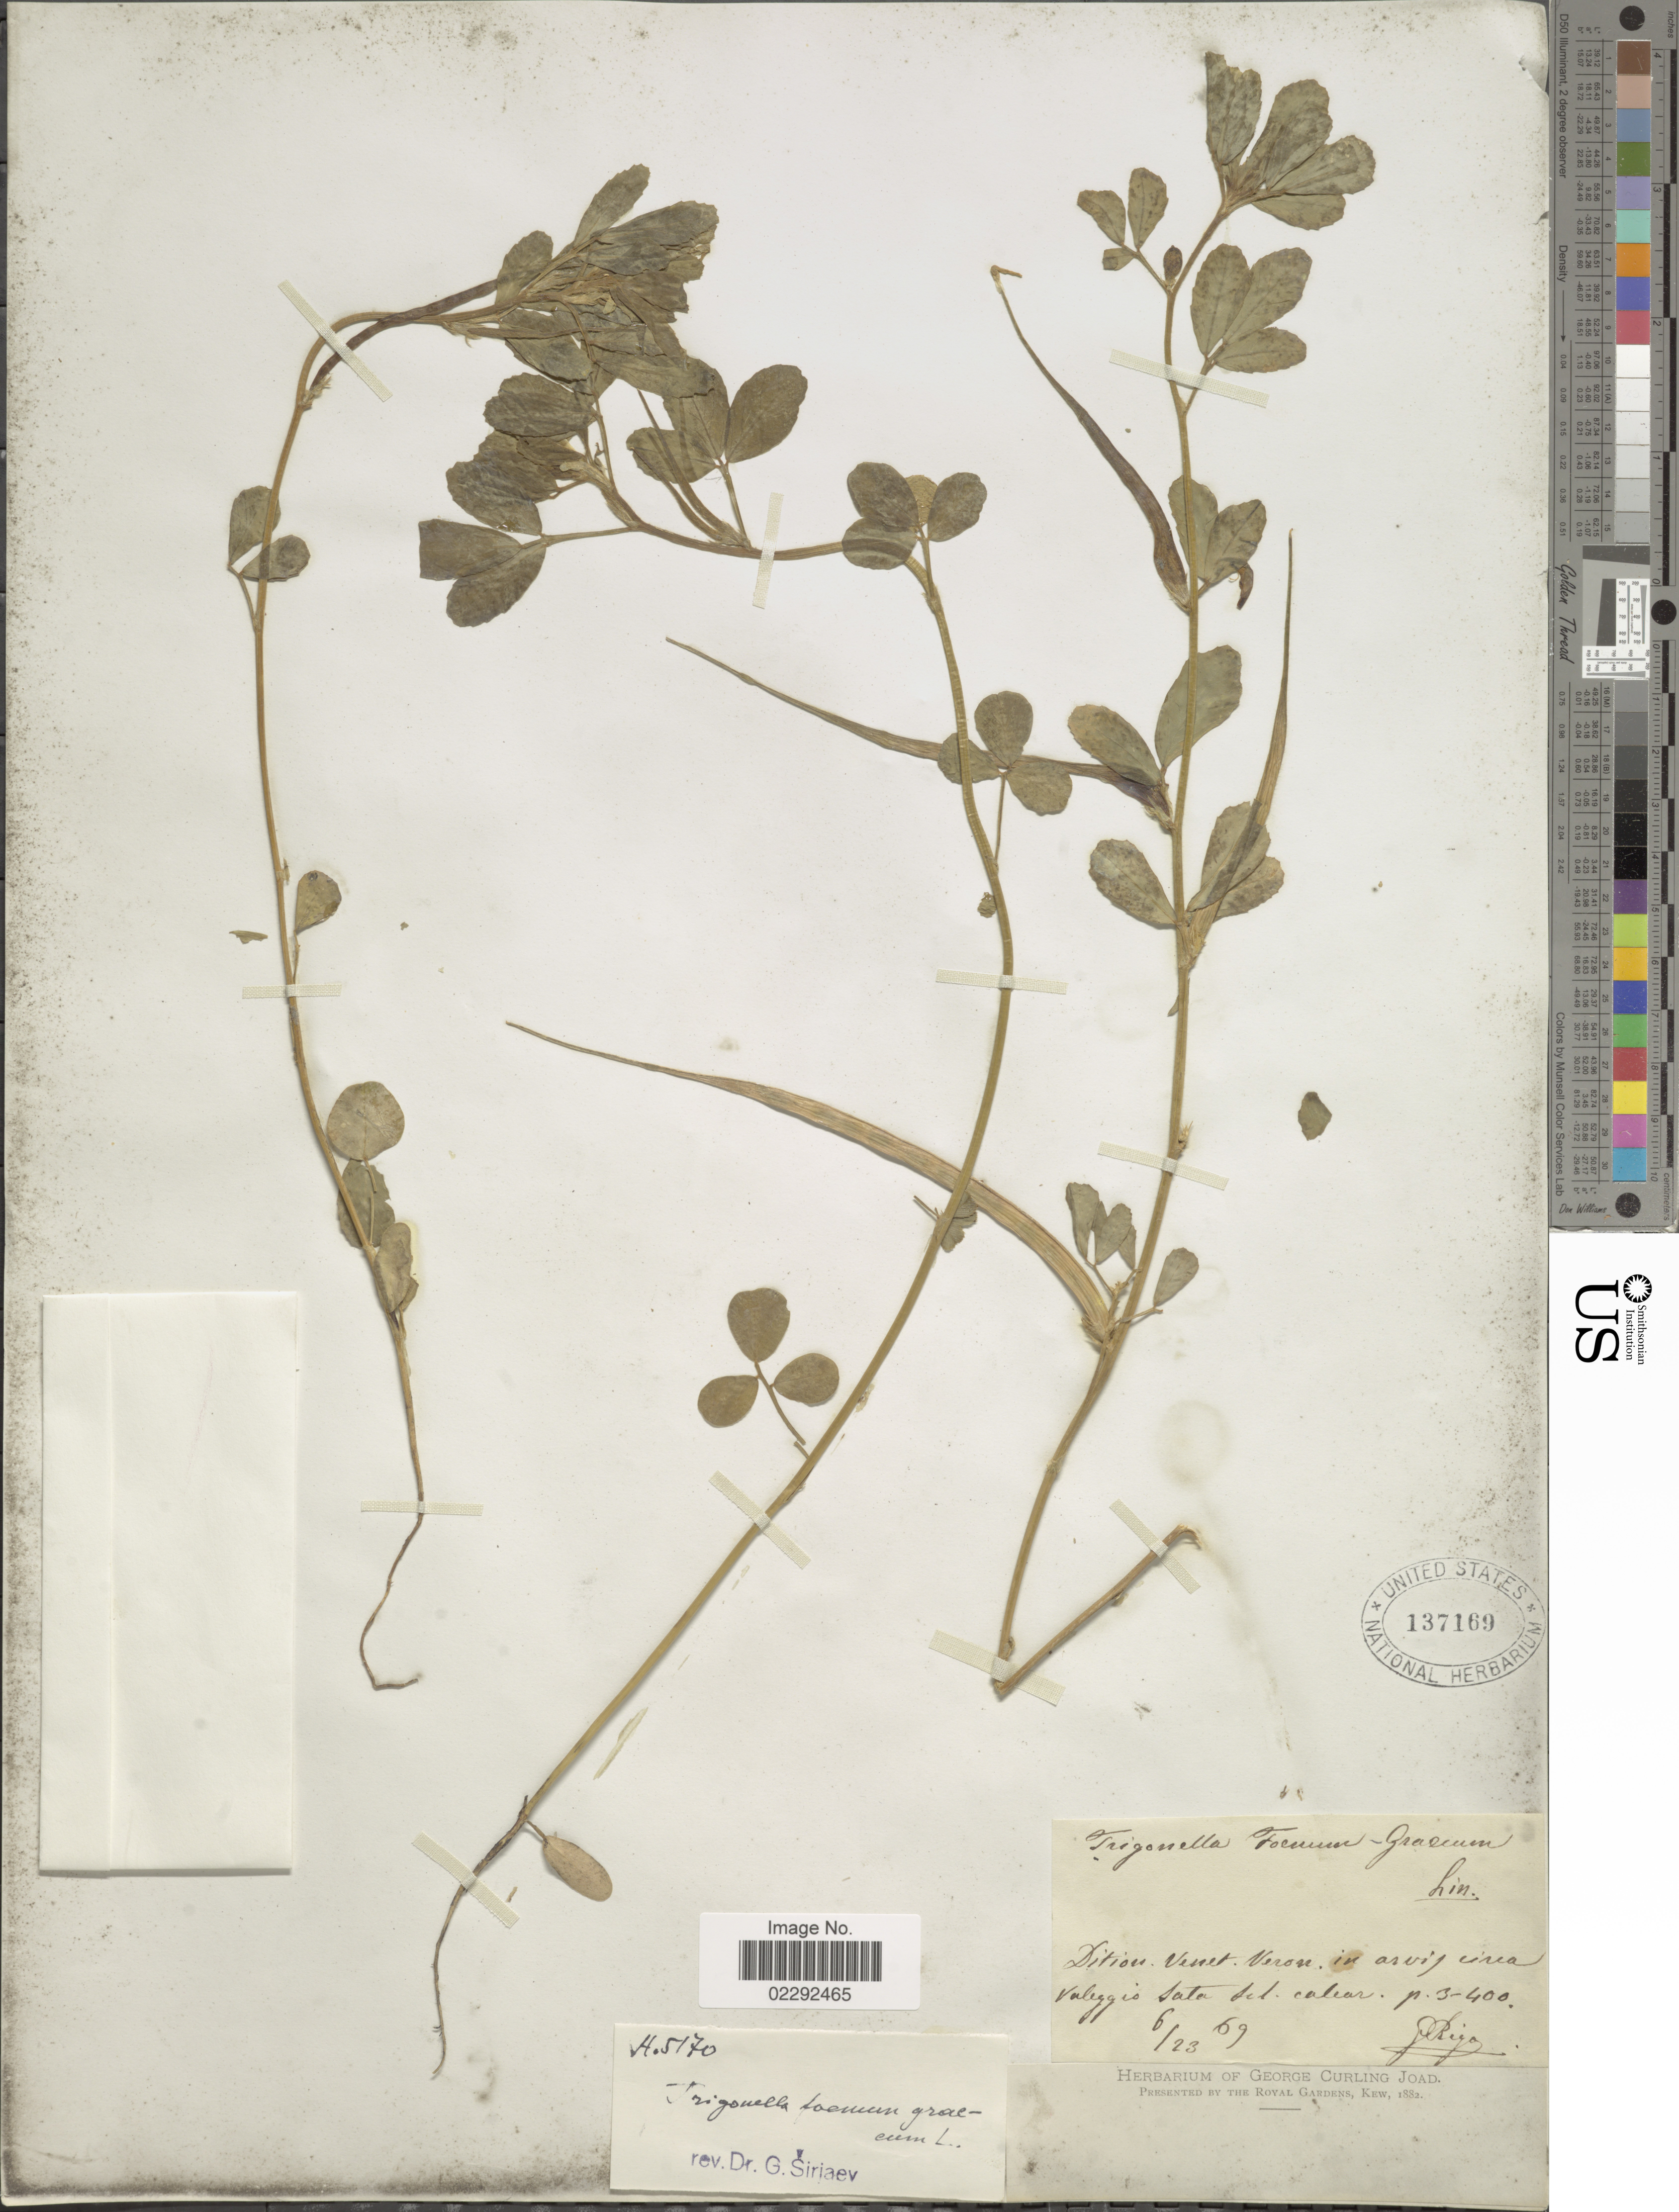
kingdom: Plantae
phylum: Tracheophyta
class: Magnoliopsida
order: Fabales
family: Fabaceae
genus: Trigonella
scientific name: Trigonella foenum-graecum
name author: L.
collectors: P. Rigo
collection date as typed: Transcribed d/m/y: 23/6/69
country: Italy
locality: Dition. Venet. Veron. in arviz circa Valeggio sata del calear [interpreted]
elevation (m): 91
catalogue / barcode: US 137169